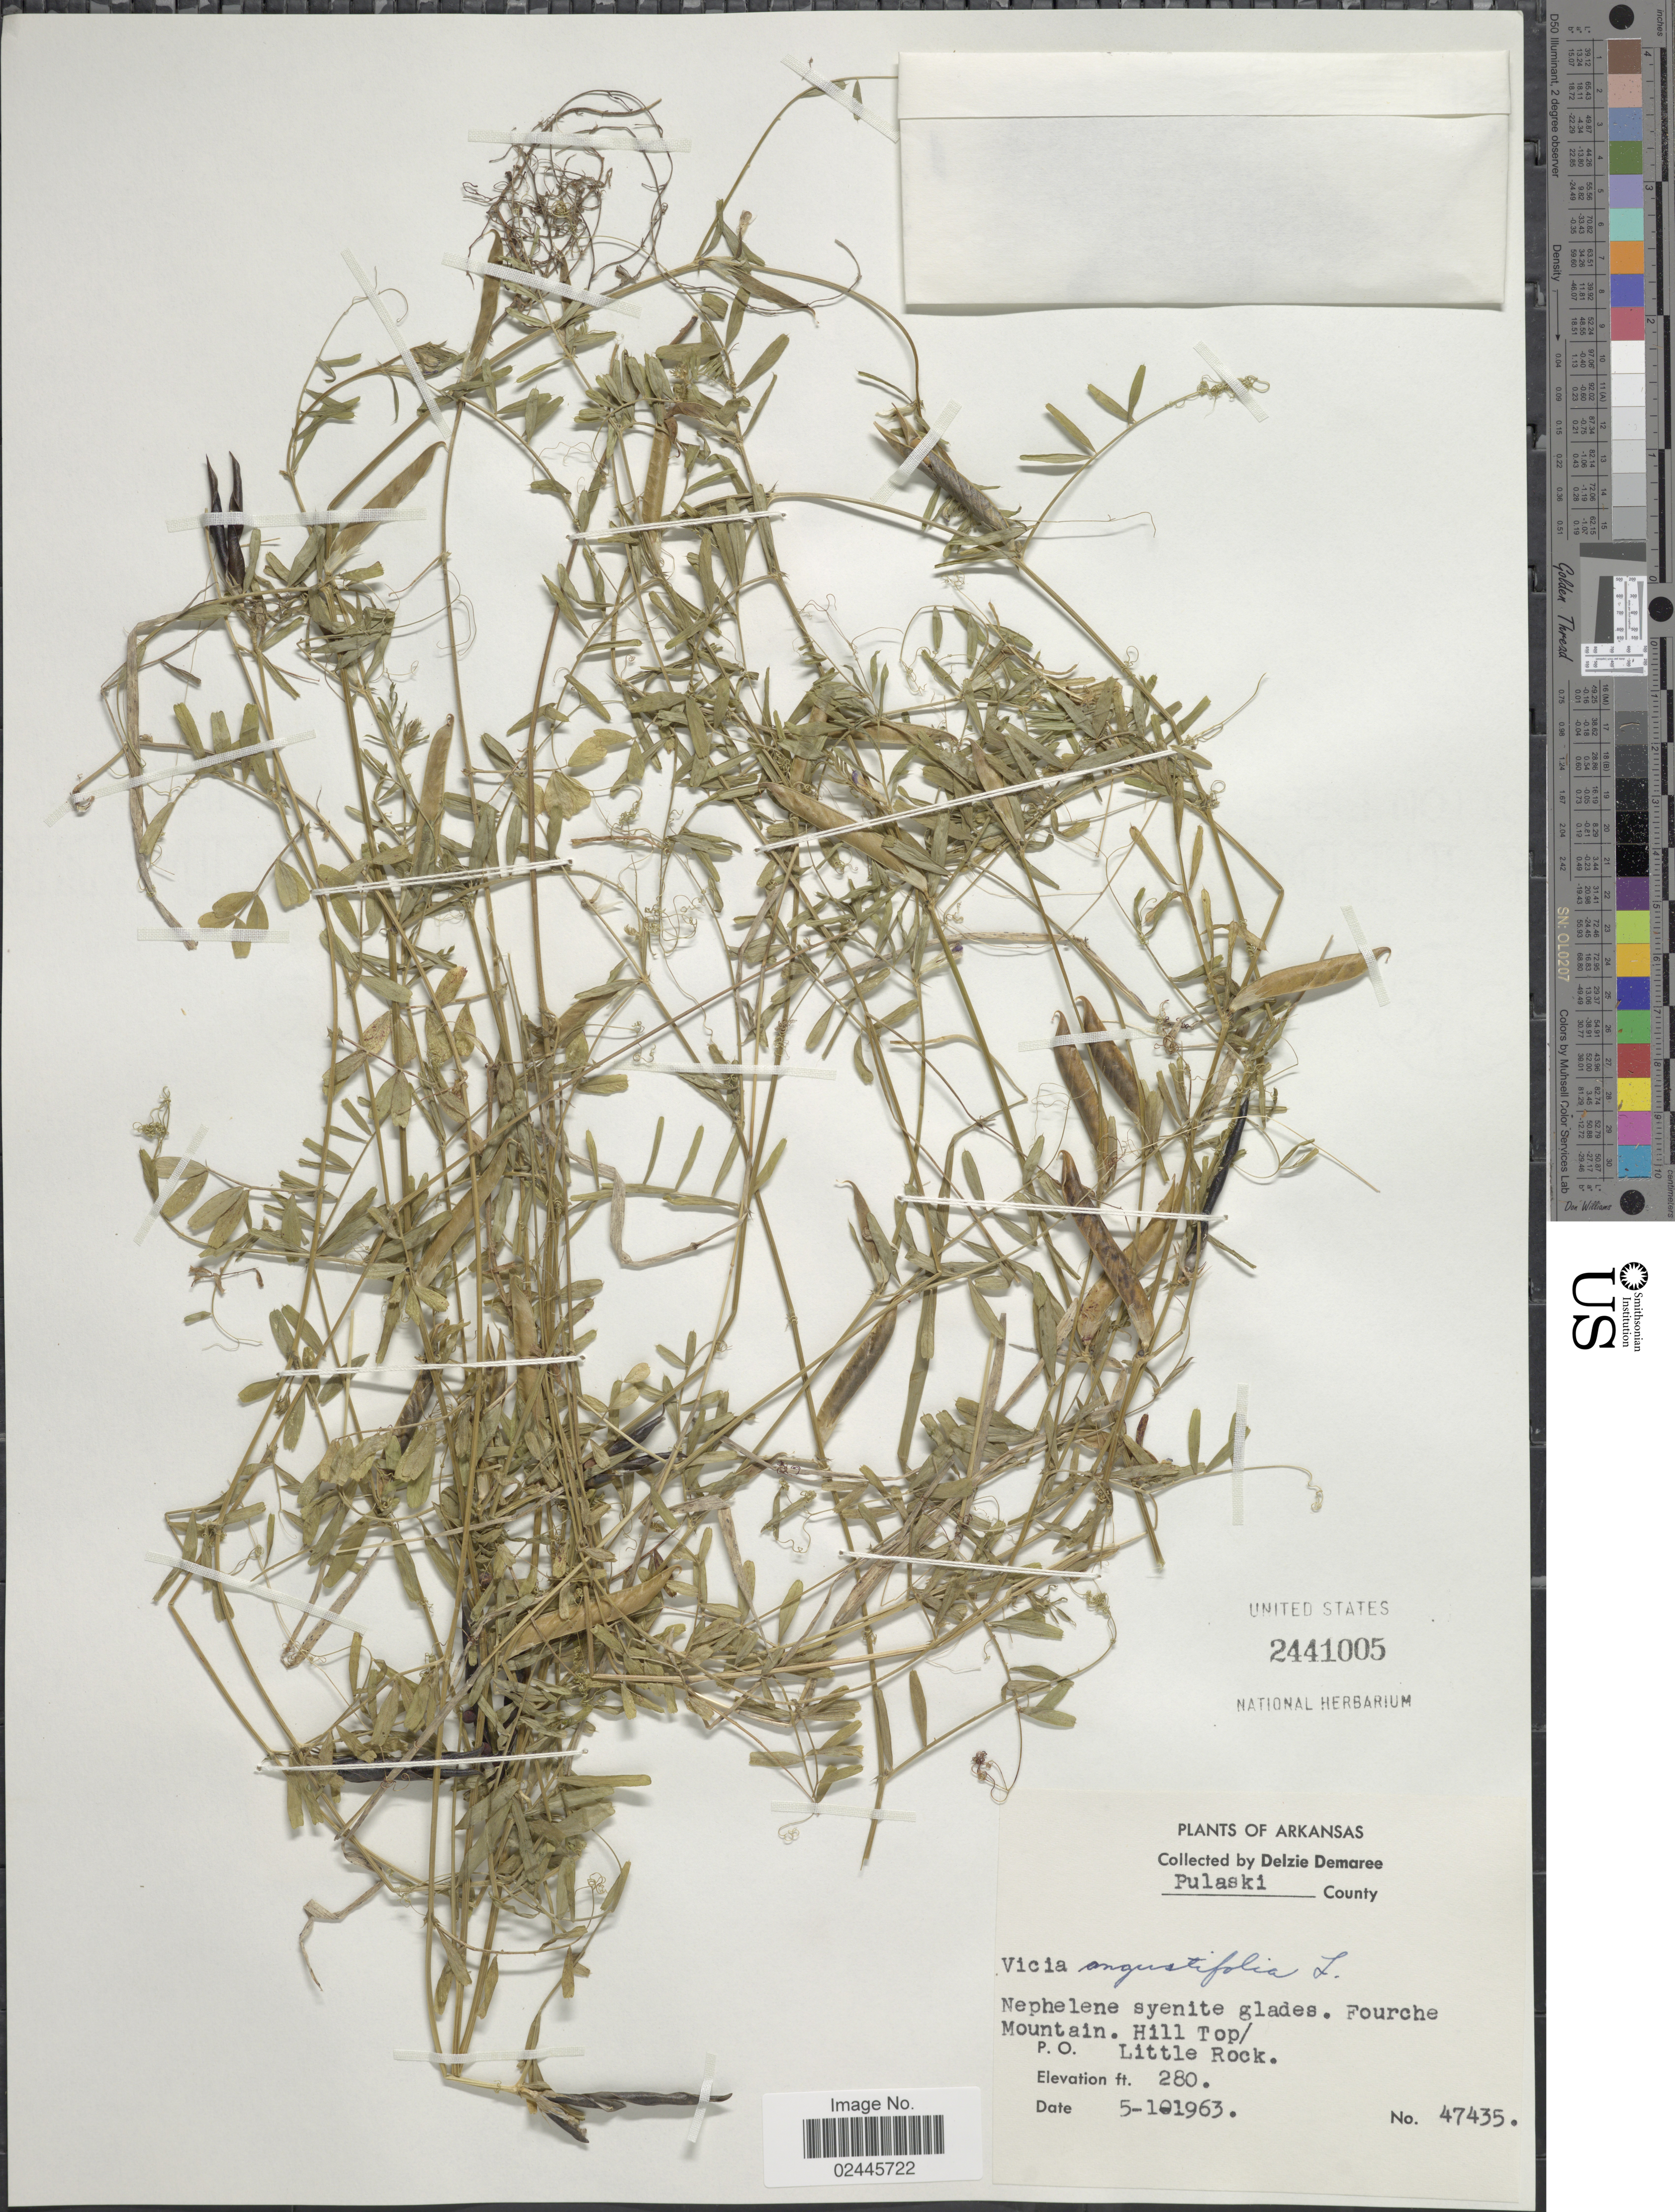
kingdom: Plantae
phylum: Tracheophyta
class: Magnoliopsida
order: Fabales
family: Fabaceae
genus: Vicia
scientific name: Vicia angustifolia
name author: L.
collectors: D. Demaree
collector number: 47435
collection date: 1963-05-10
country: United States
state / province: Arkansas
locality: Nephelene Syenite glades, Fourche Mountain, Hill top. P.O. Little Rock .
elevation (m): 85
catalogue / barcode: US 2441005